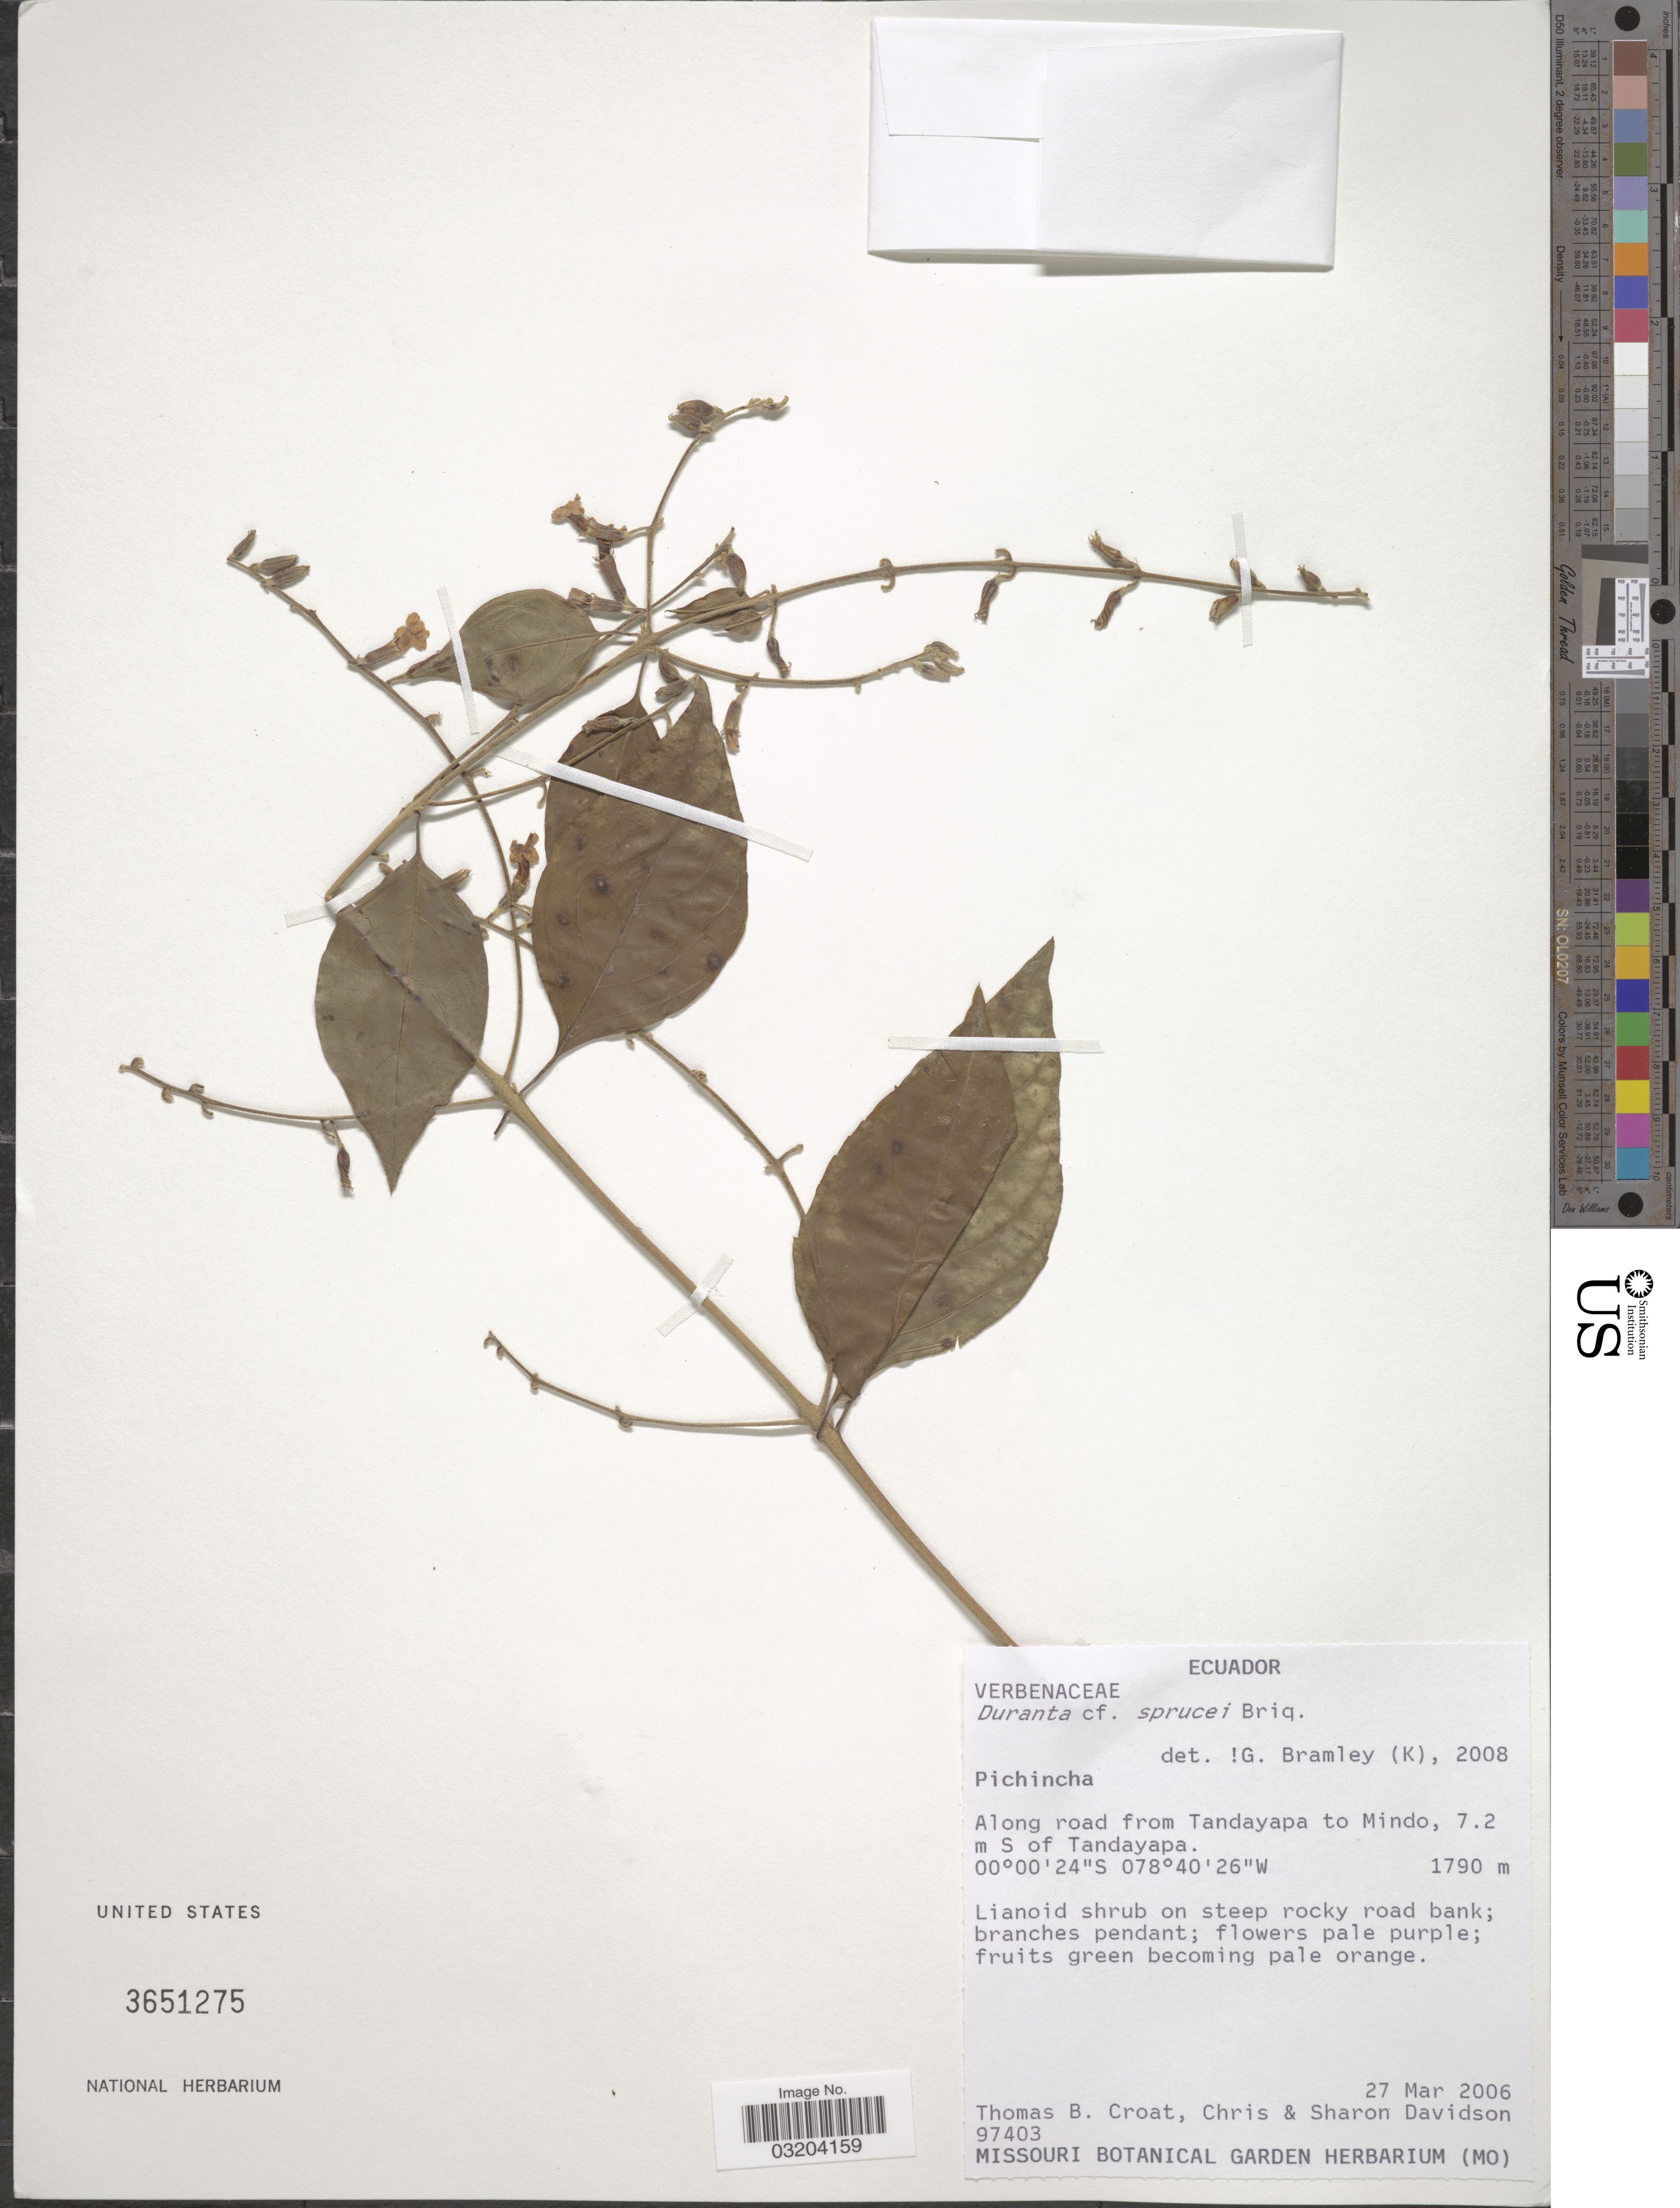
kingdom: Plantae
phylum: Tracheophyta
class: Magnoliopsida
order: Lamiales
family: Verbenaceae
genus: Duranta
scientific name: Duranta sp.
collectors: T. B. Croat, C. Davidson & S. Davidson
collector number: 97403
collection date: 2006-03-27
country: Ecuador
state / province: Pichincha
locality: Along road from Tandayapa to Mindo, 7.2 m S of Tandayapa.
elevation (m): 1790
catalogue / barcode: US 3651275